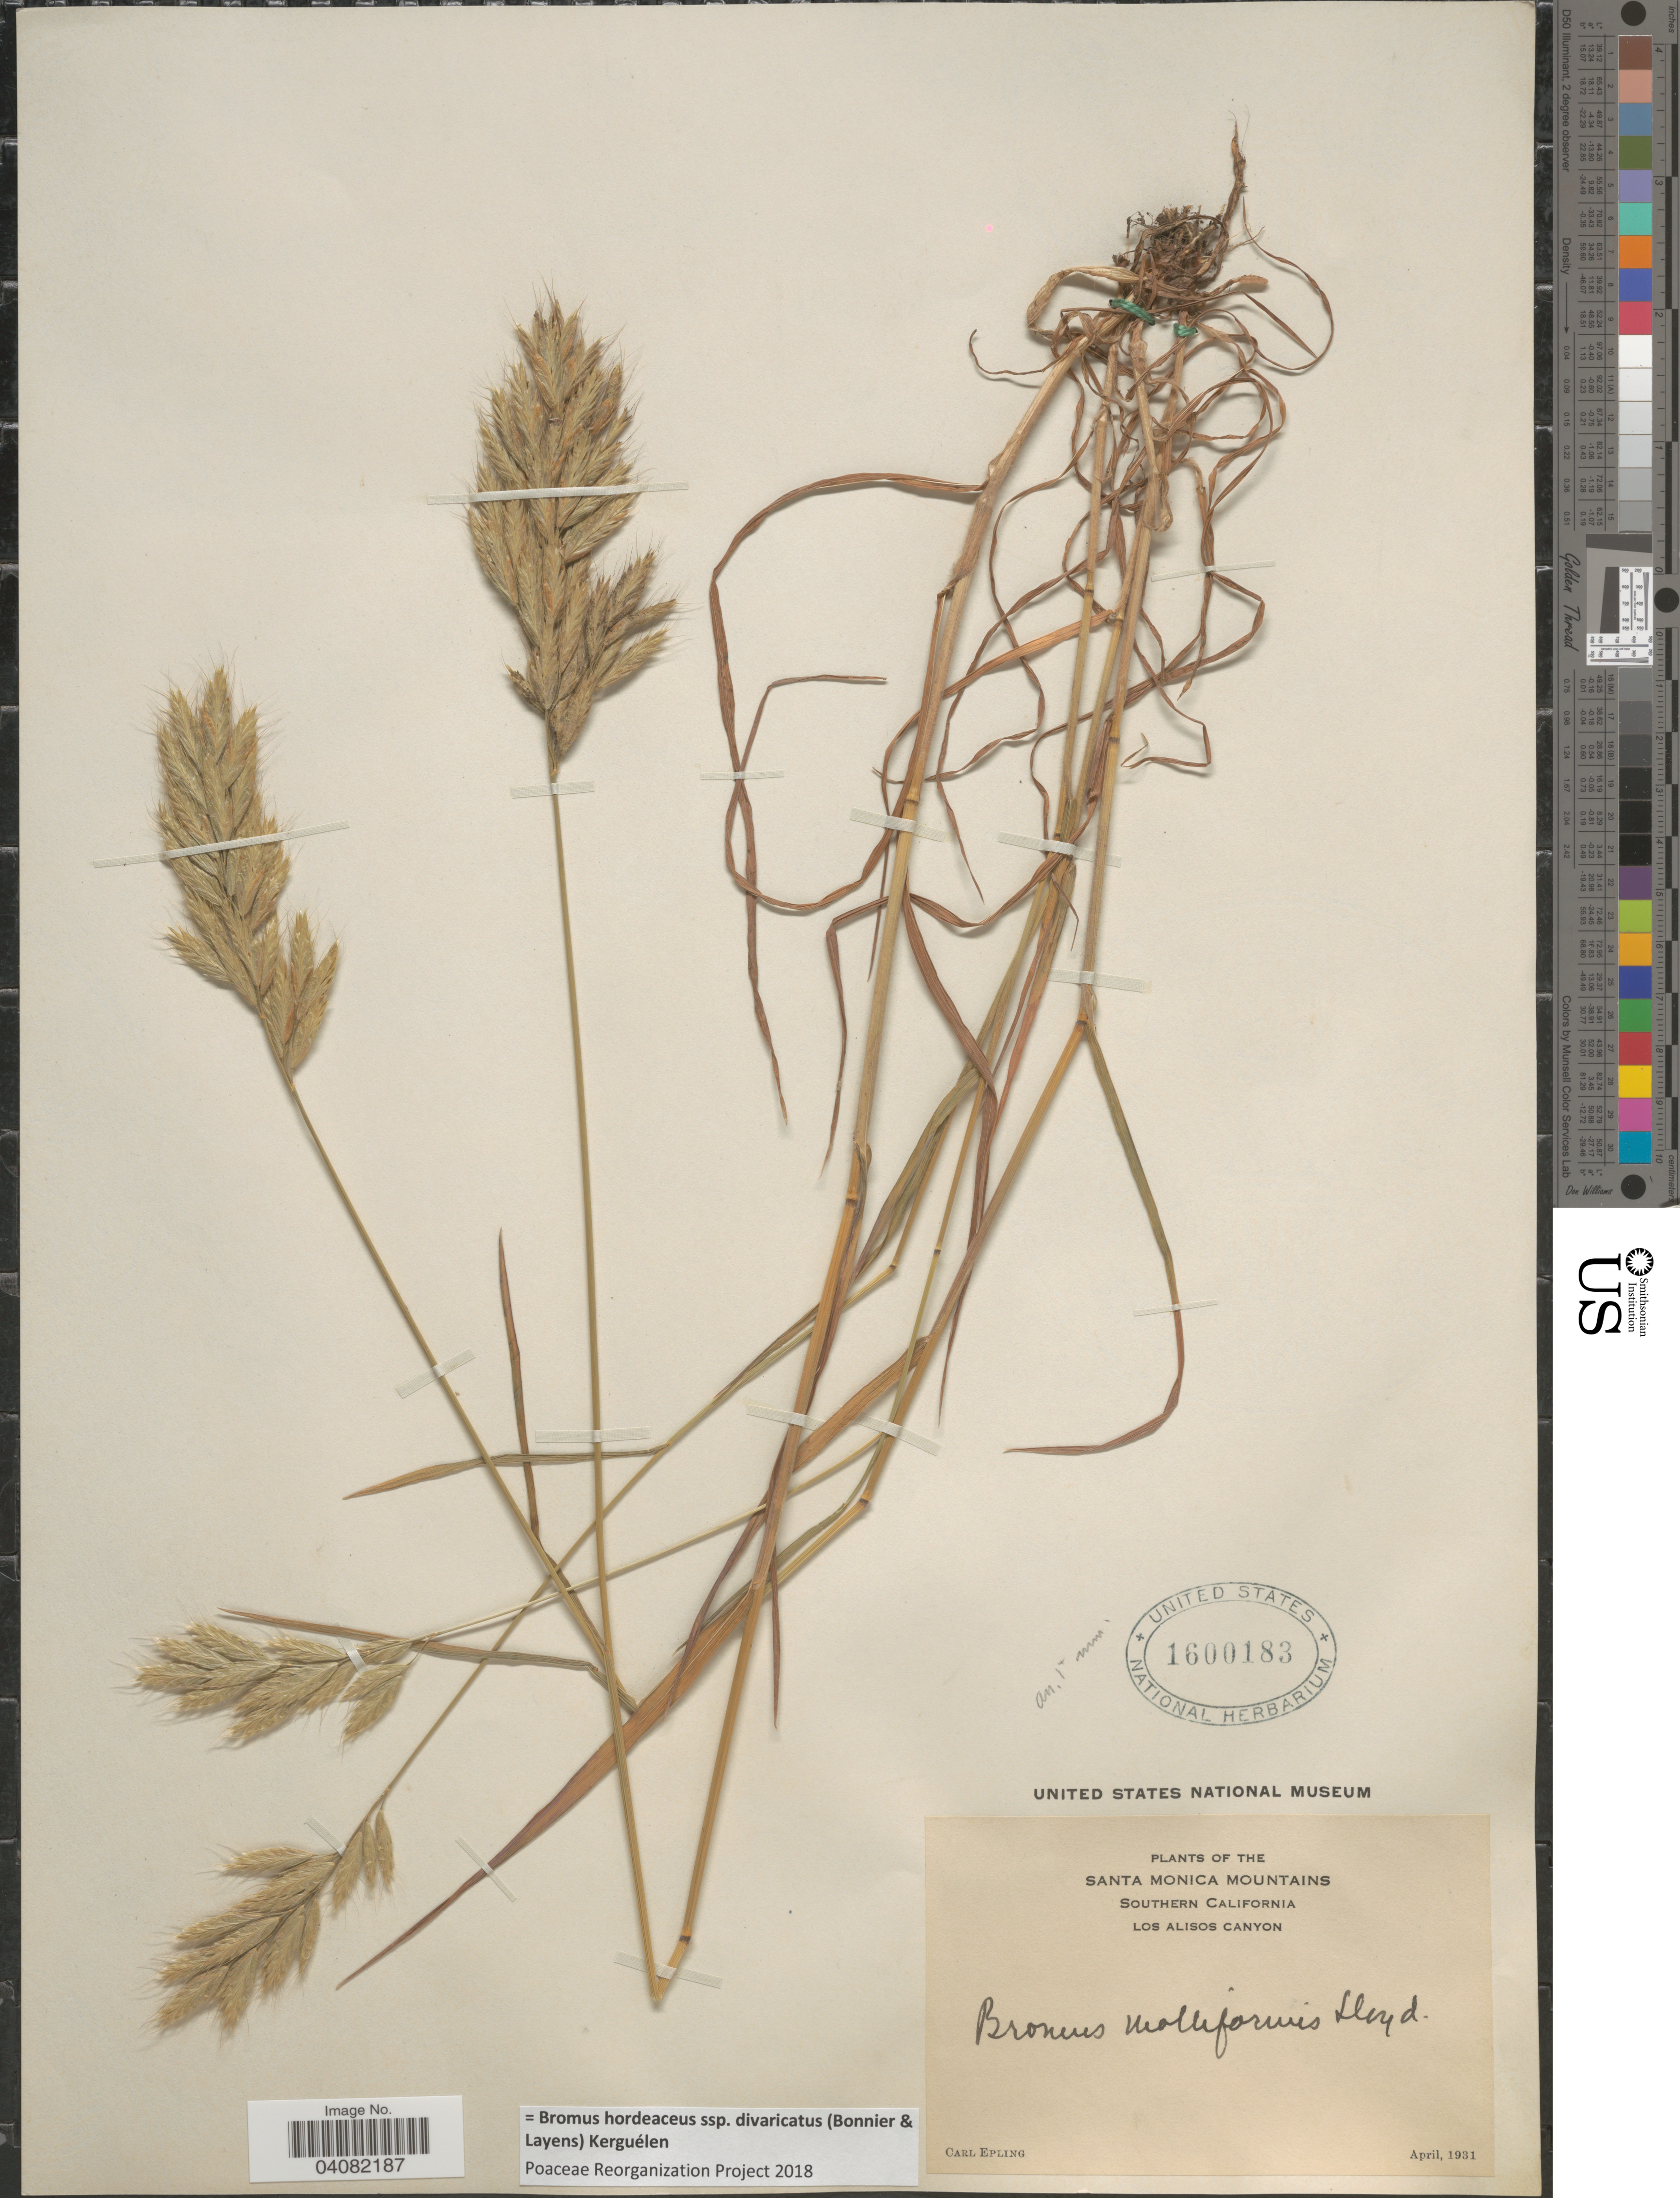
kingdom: Plantae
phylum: Tracheophyta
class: Liliopsida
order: Poales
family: Poaceae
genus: Bromus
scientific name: Bromus hordeaceus subsp. divaricatus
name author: (Bonnier & Layens) Kerguélen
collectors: C. C. Epling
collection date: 1931-04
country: United States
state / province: California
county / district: Los Angeles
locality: The Santa Monica Mountains. Southern California. Los Alisos Canyon.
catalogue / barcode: US 1600183